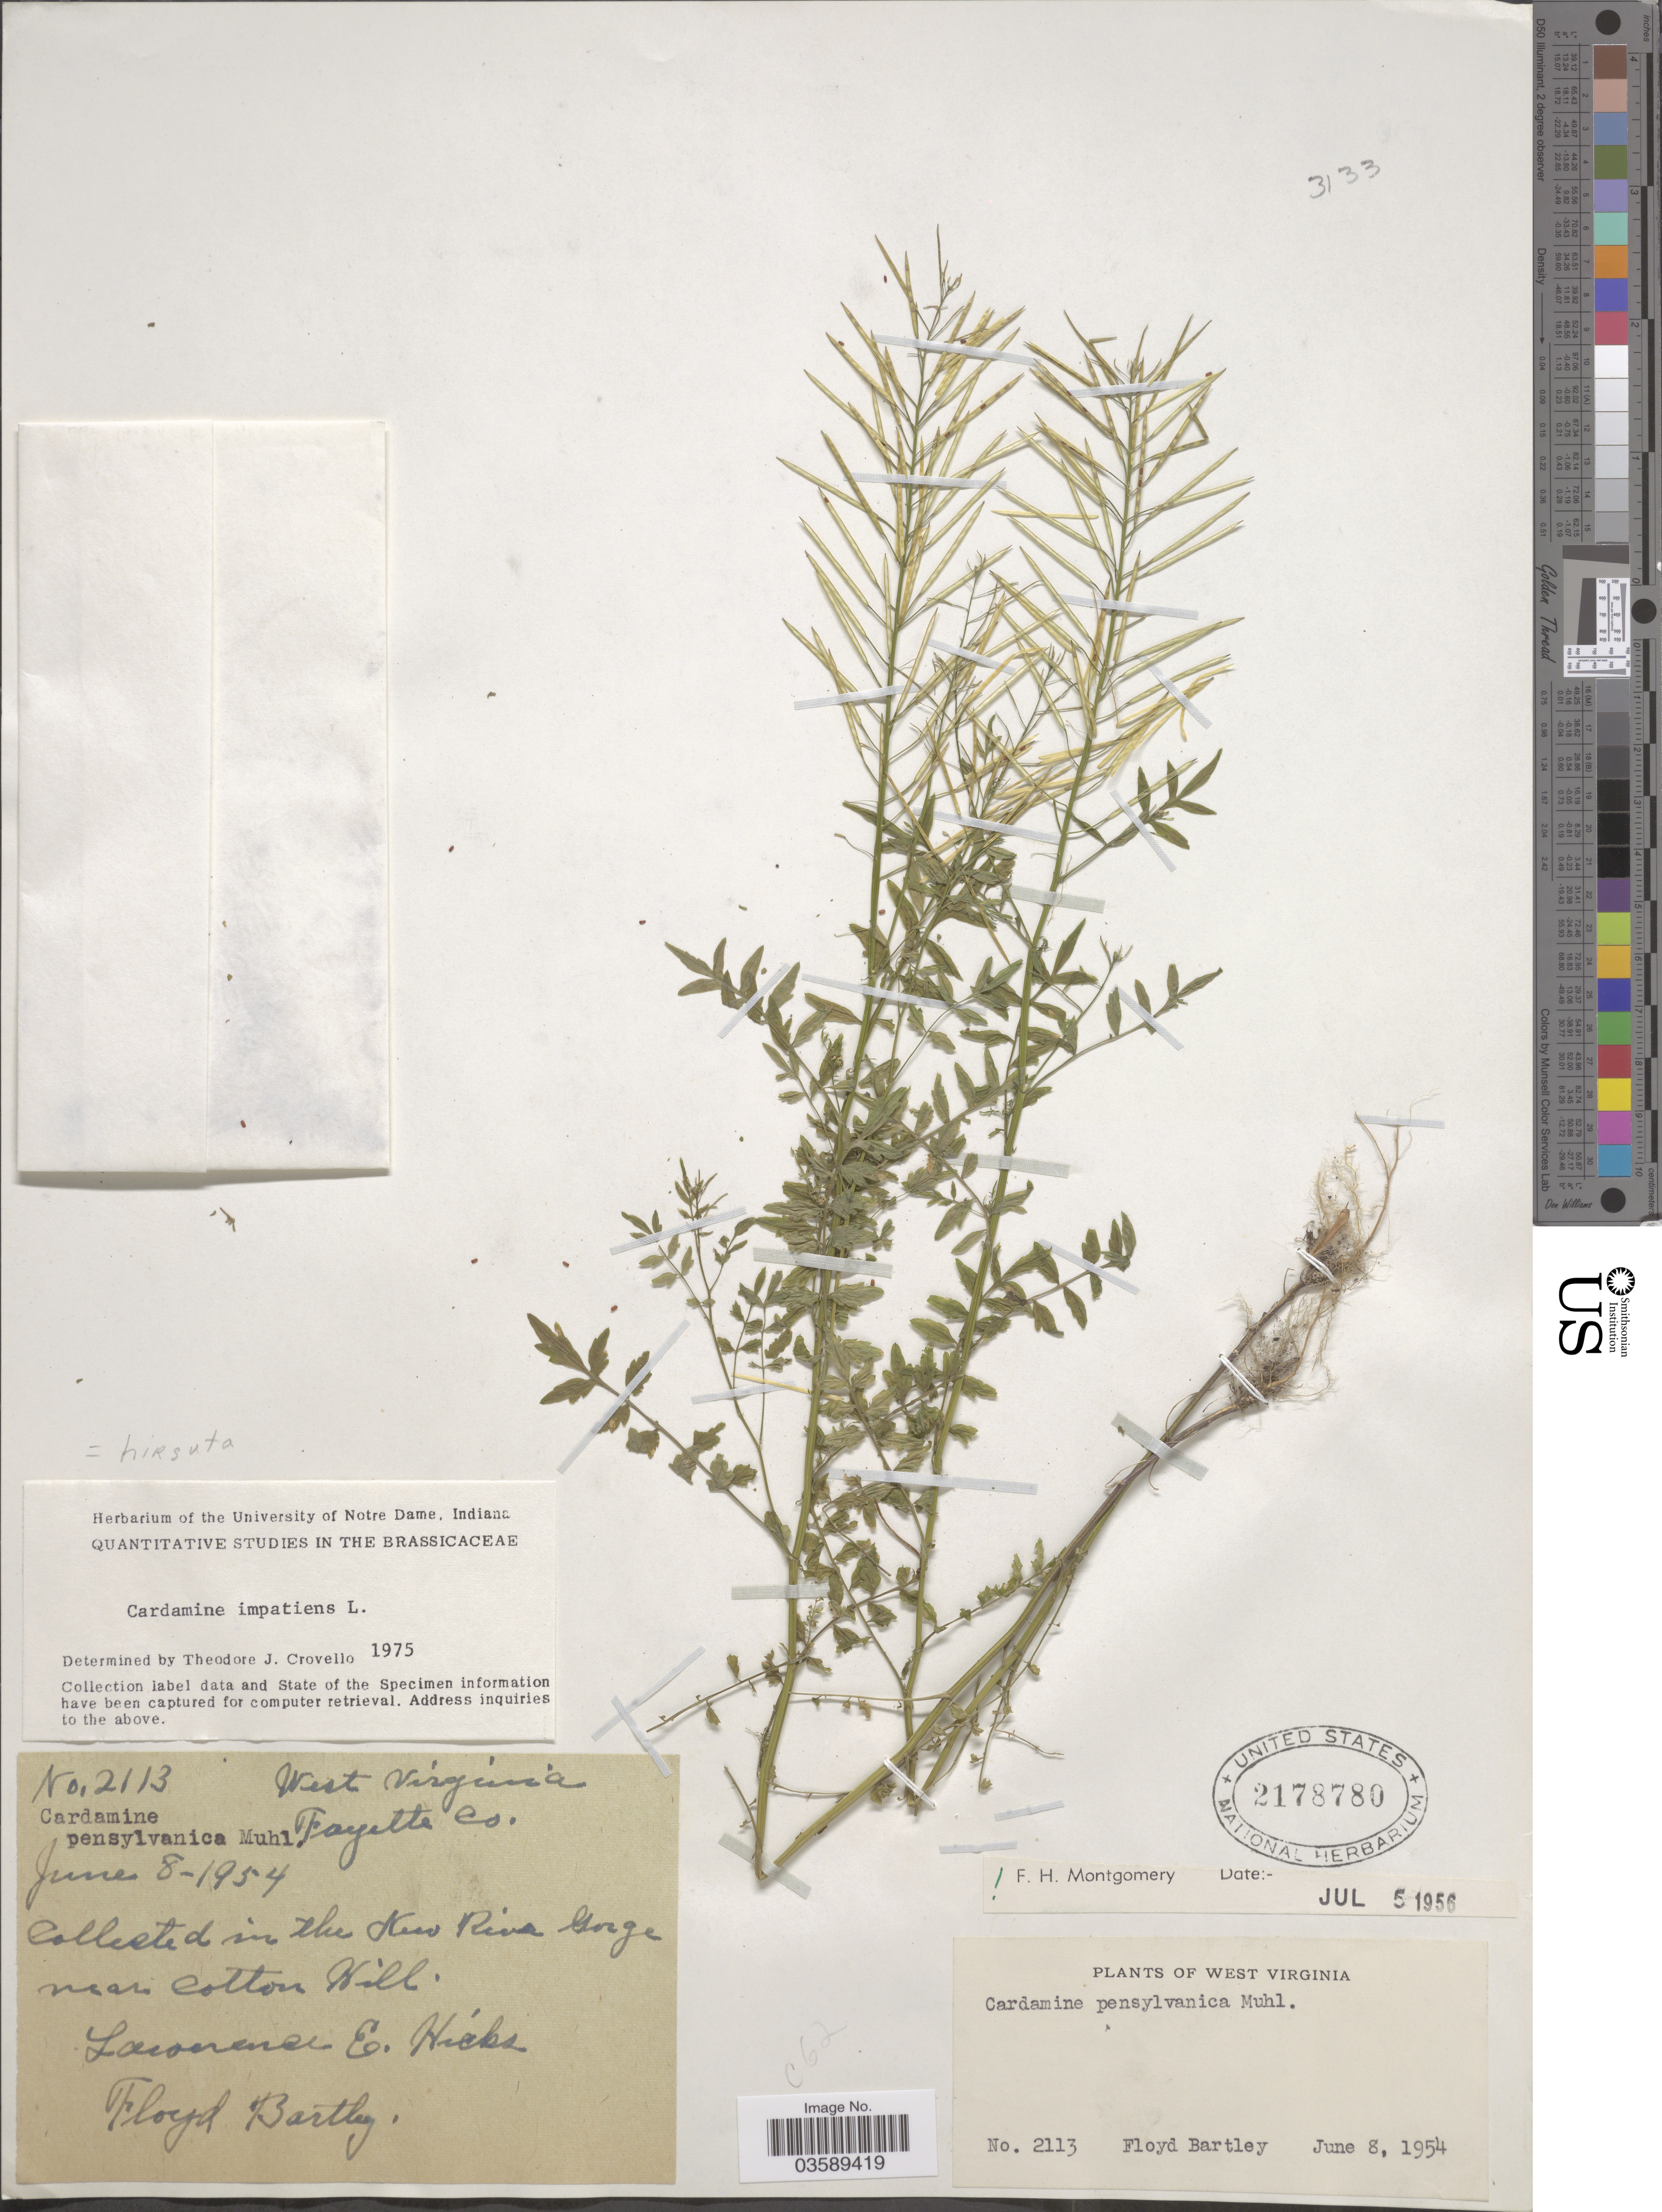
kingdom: Plantae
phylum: Tracheophyta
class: Magnoliopsida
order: Brassicales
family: Brassicaceae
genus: Cardamine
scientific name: Cardamine hirsuta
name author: L.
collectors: L. E. Hicks & F. Bartley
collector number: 2113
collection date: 1954-06-08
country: United States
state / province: West Virginia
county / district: Fayette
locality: Fayette Co. New River Gorge near Cotton Hill.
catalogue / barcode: US 2178780